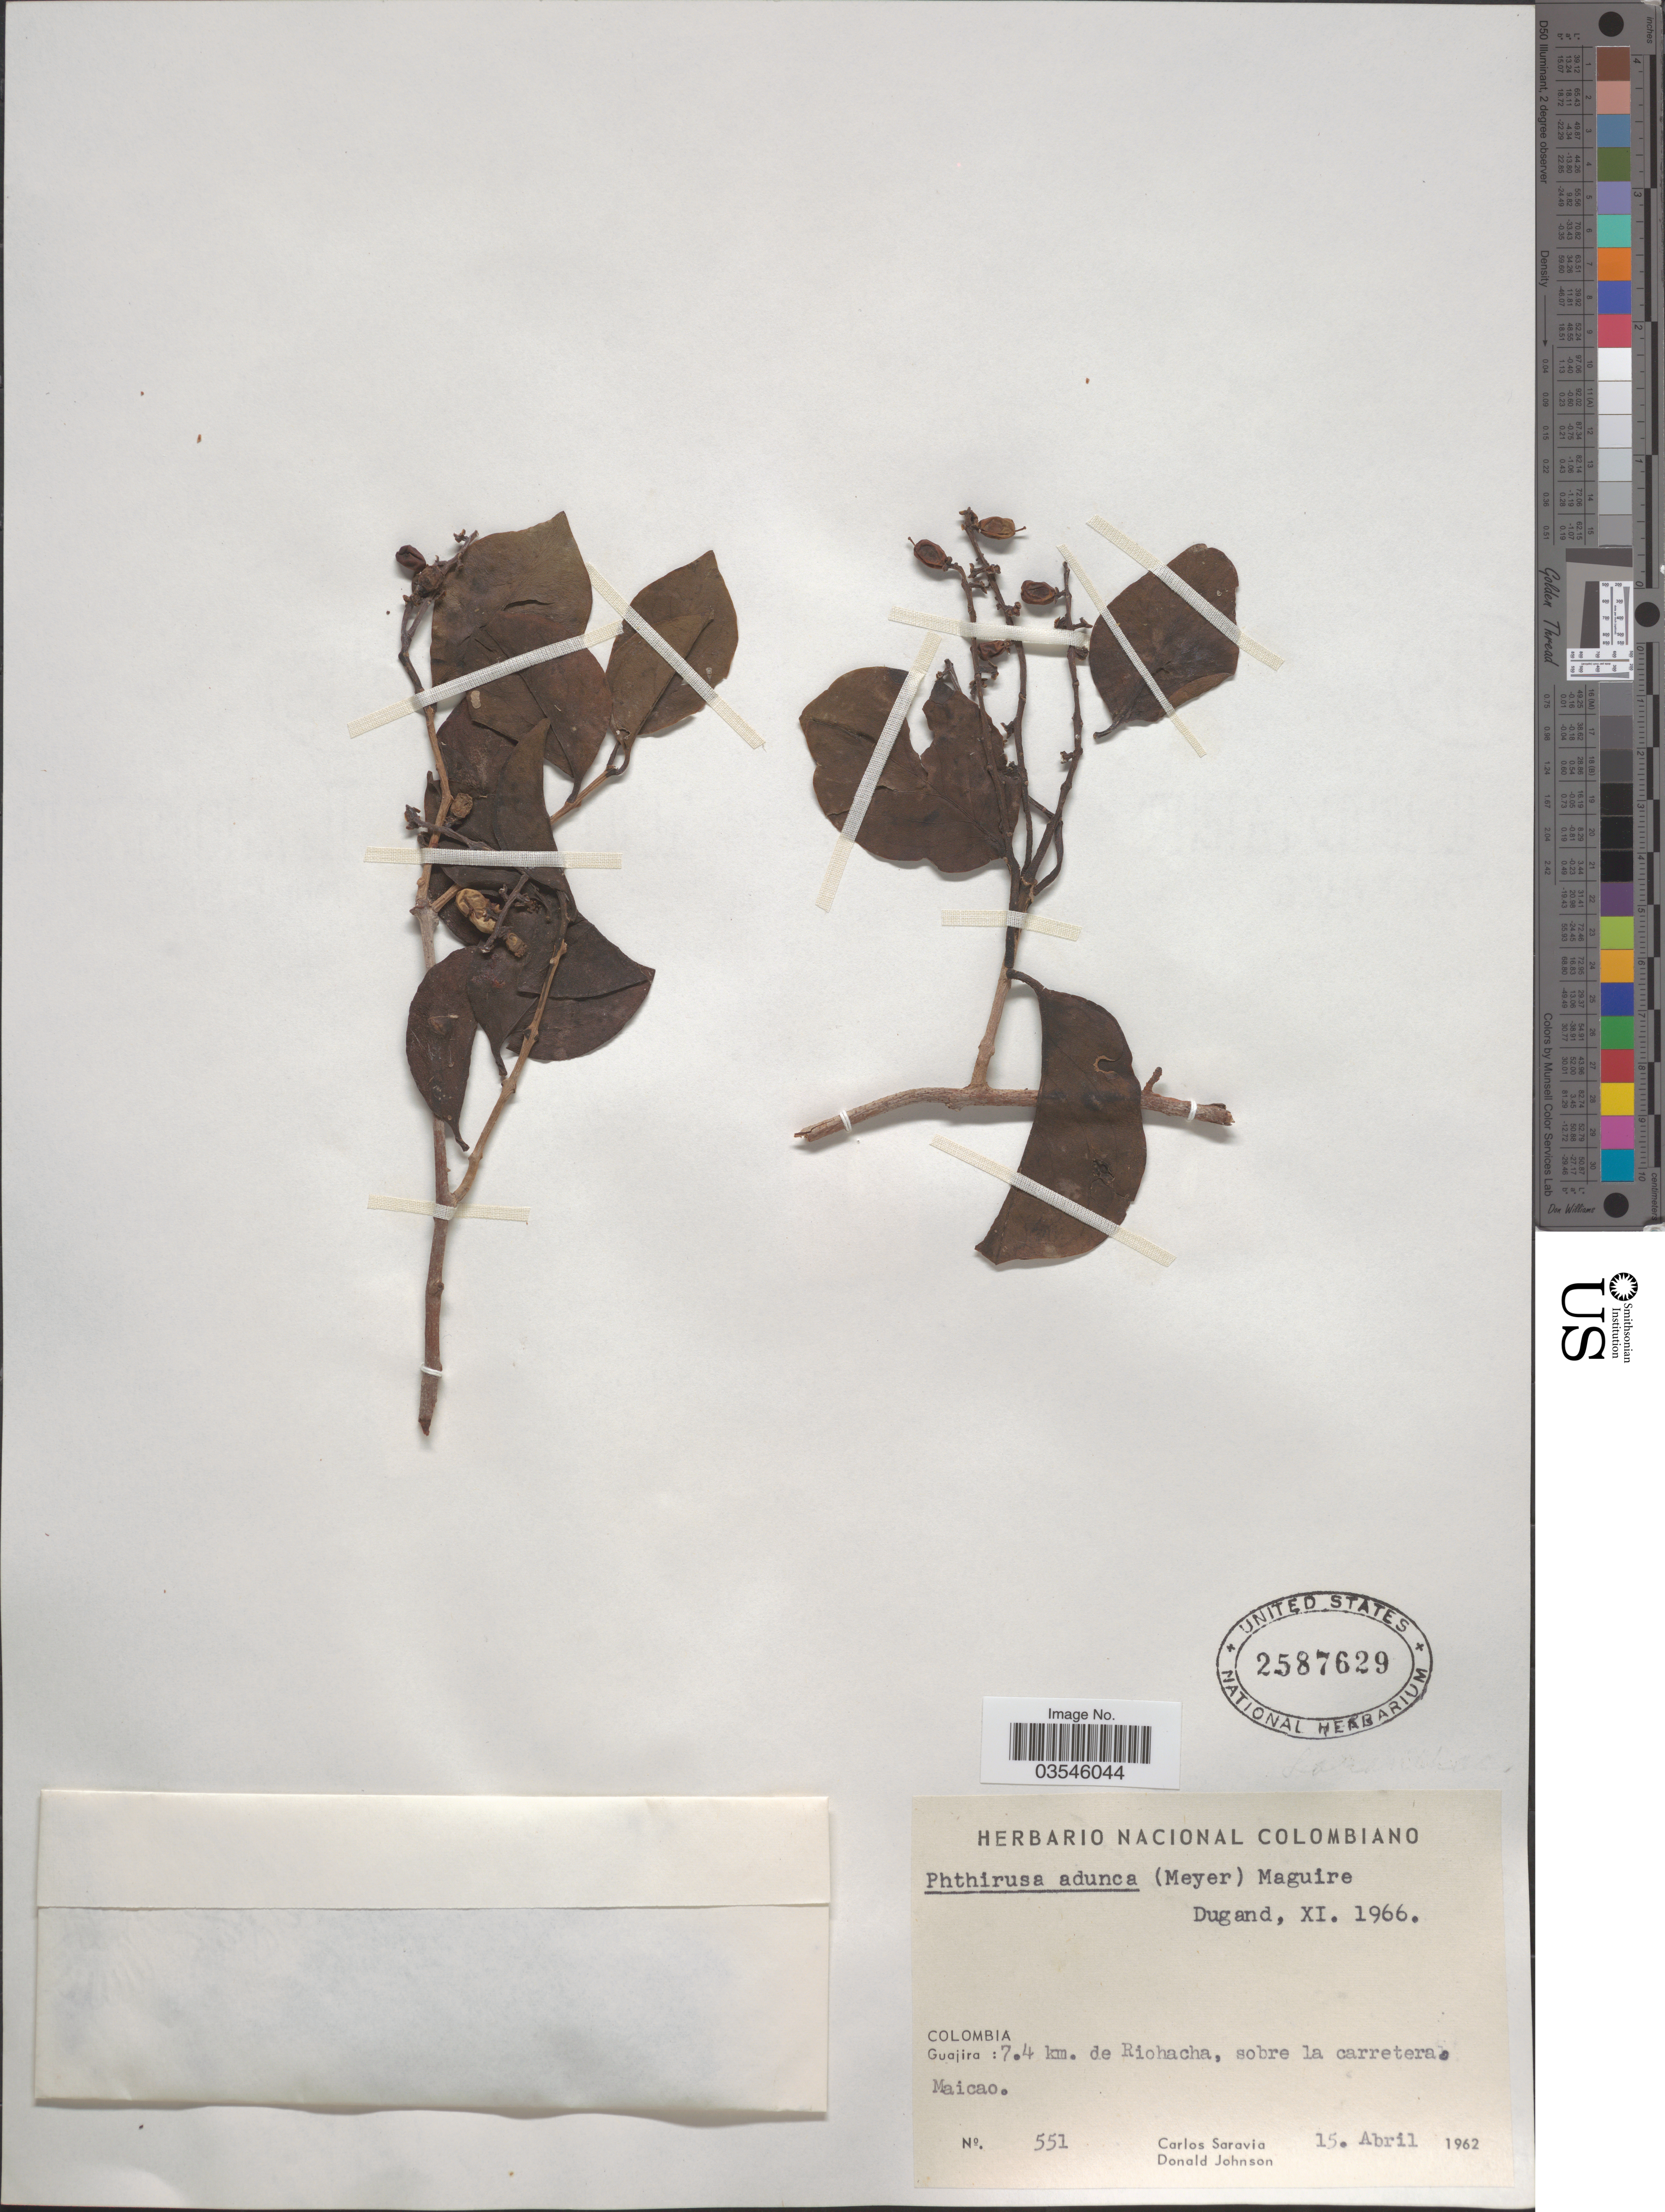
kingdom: Plantae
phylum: Tracheophyta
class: Magnoliopsida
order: Santalales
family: Loranthaceae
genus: Phthirusa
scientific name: Phthirusa adunca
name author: (G. Mey.) Maguire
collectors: C. Saravia & D. Johnson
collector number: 551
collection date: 1962-04-15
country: Colombia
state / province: La Guajira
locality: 7.4 km. de Riohacha, sobre la carretera. Maicao.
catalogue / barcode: US 2587629